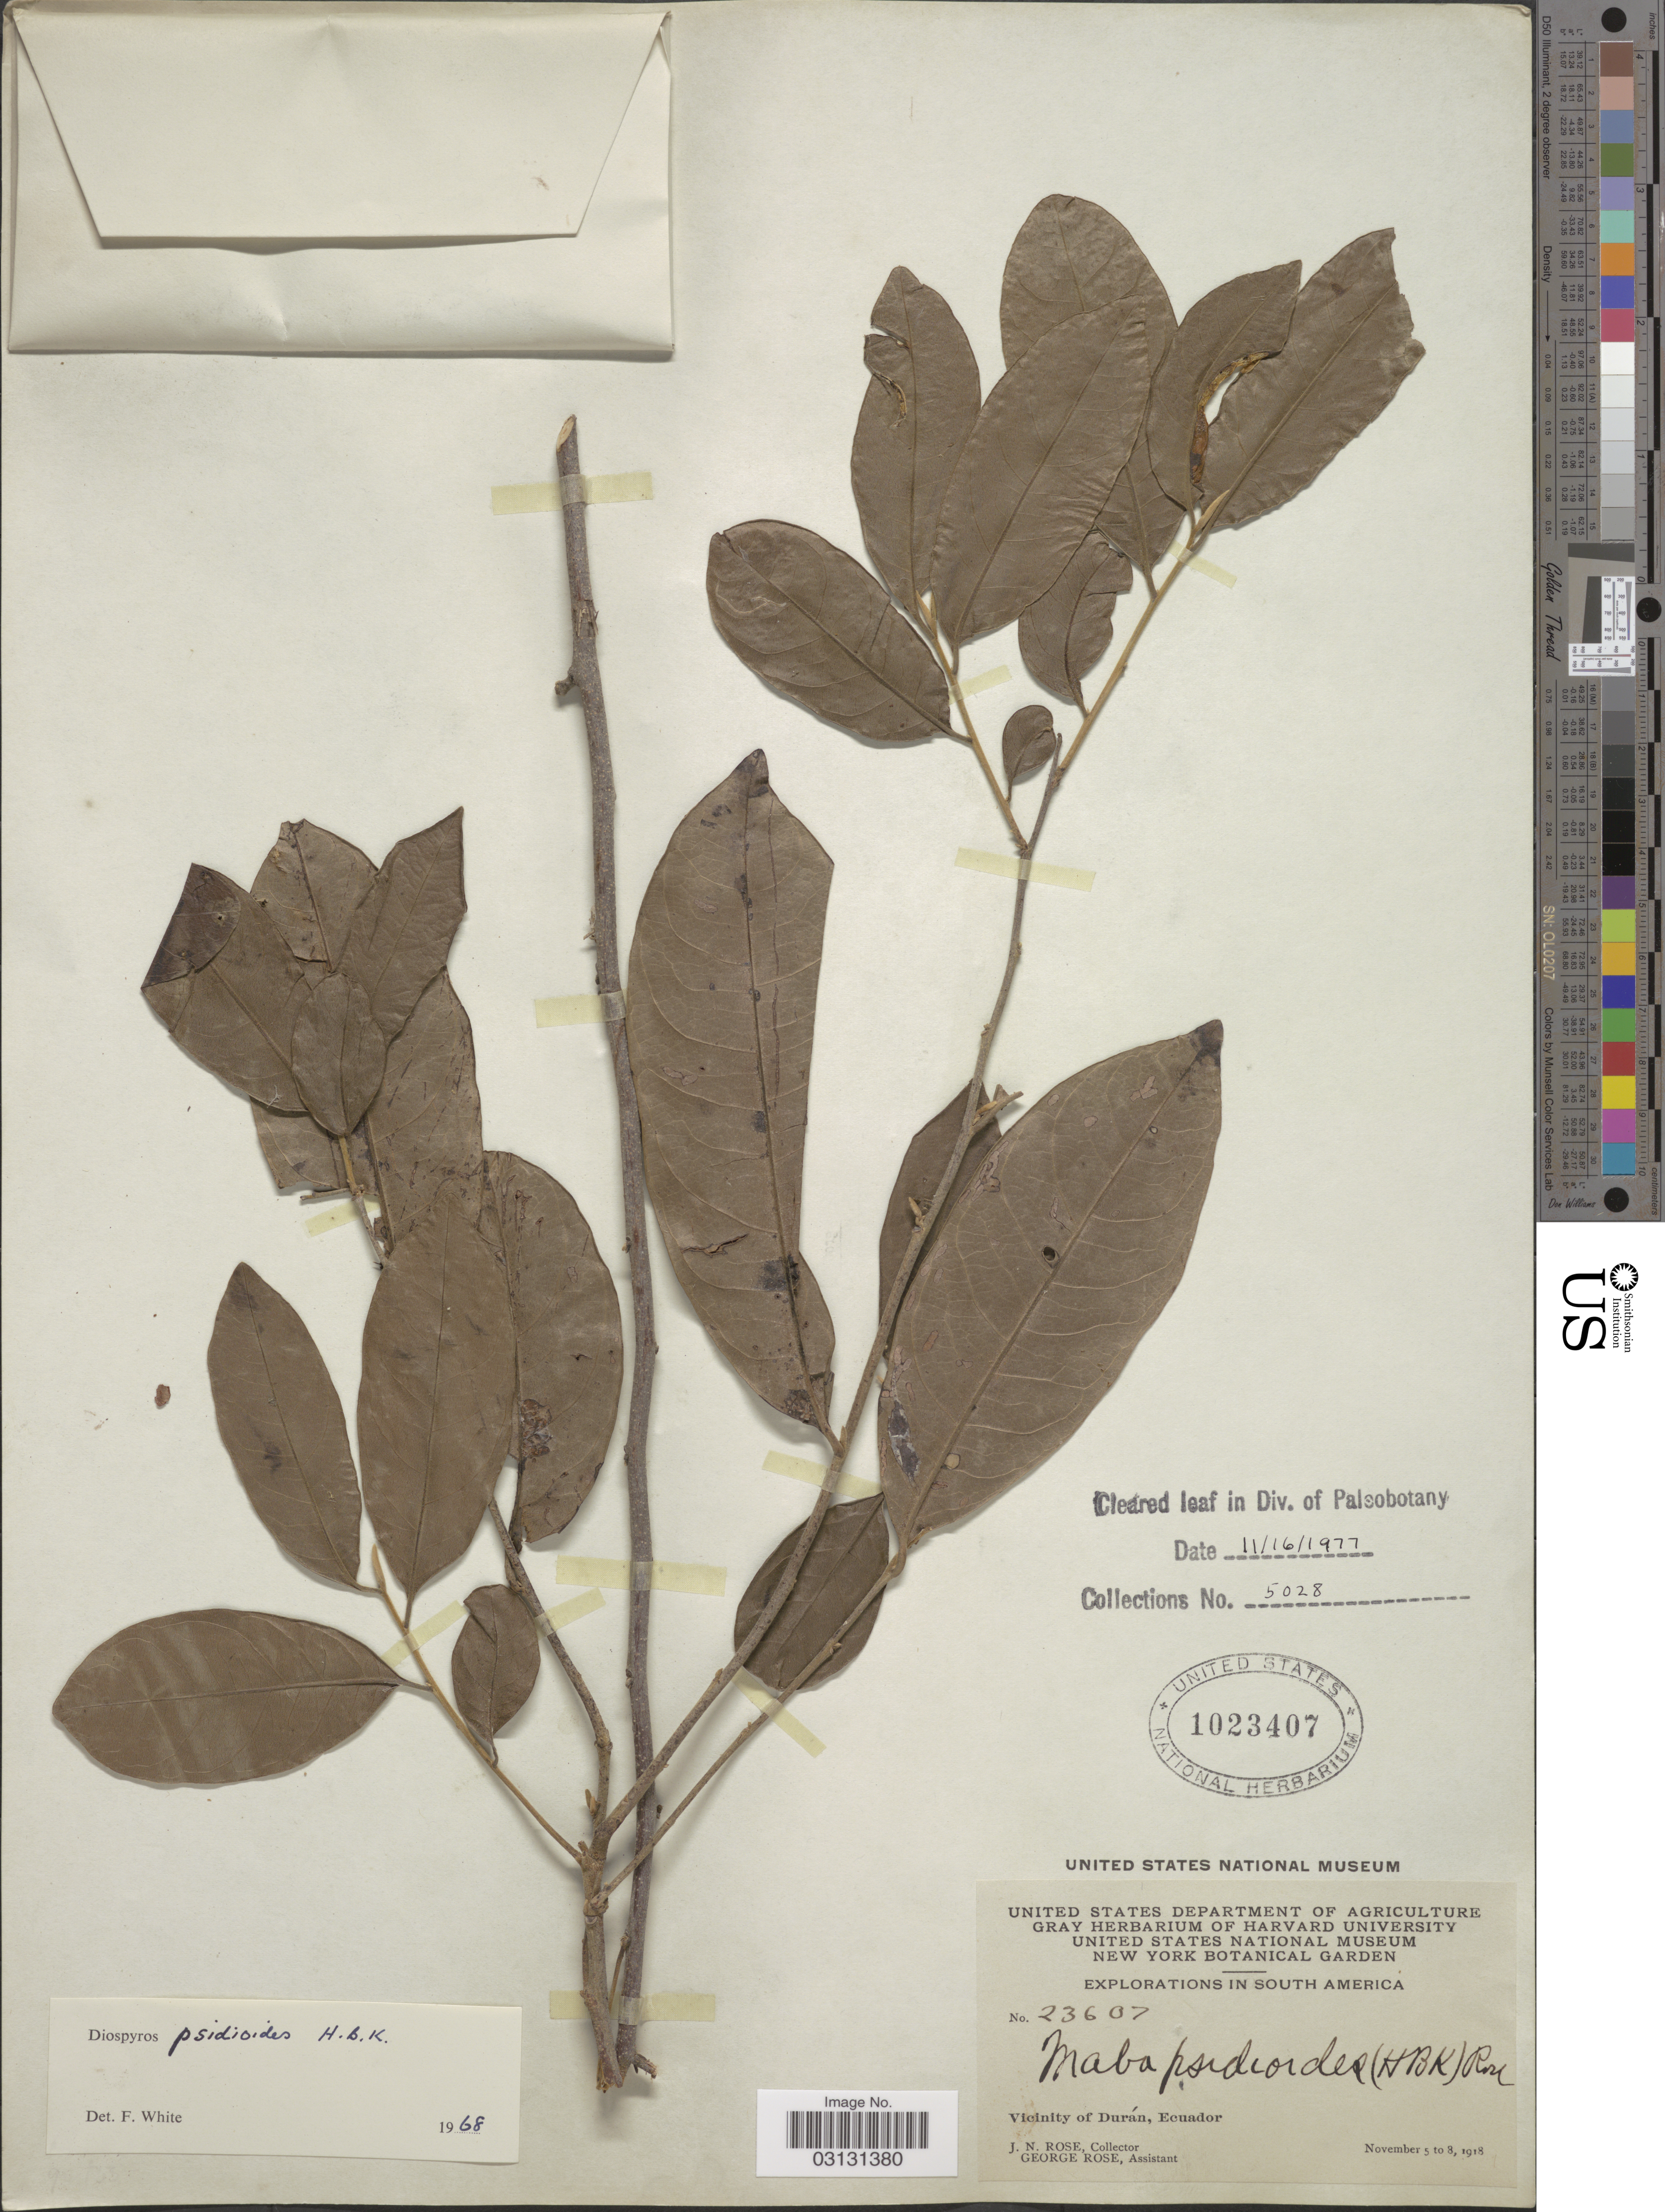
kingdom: Plantae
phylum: Tracheophyta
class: Magnoliopsida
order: Ericales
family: Ebenaceae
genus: Diospyros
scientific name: Diospyros psidioides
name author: Kunth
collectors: J. N. Rose & G. Rose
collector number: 23607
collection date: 1918-11-05/1918-11-08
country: Ecuador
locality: Vicinity of Durán.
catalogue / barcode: US 1023407